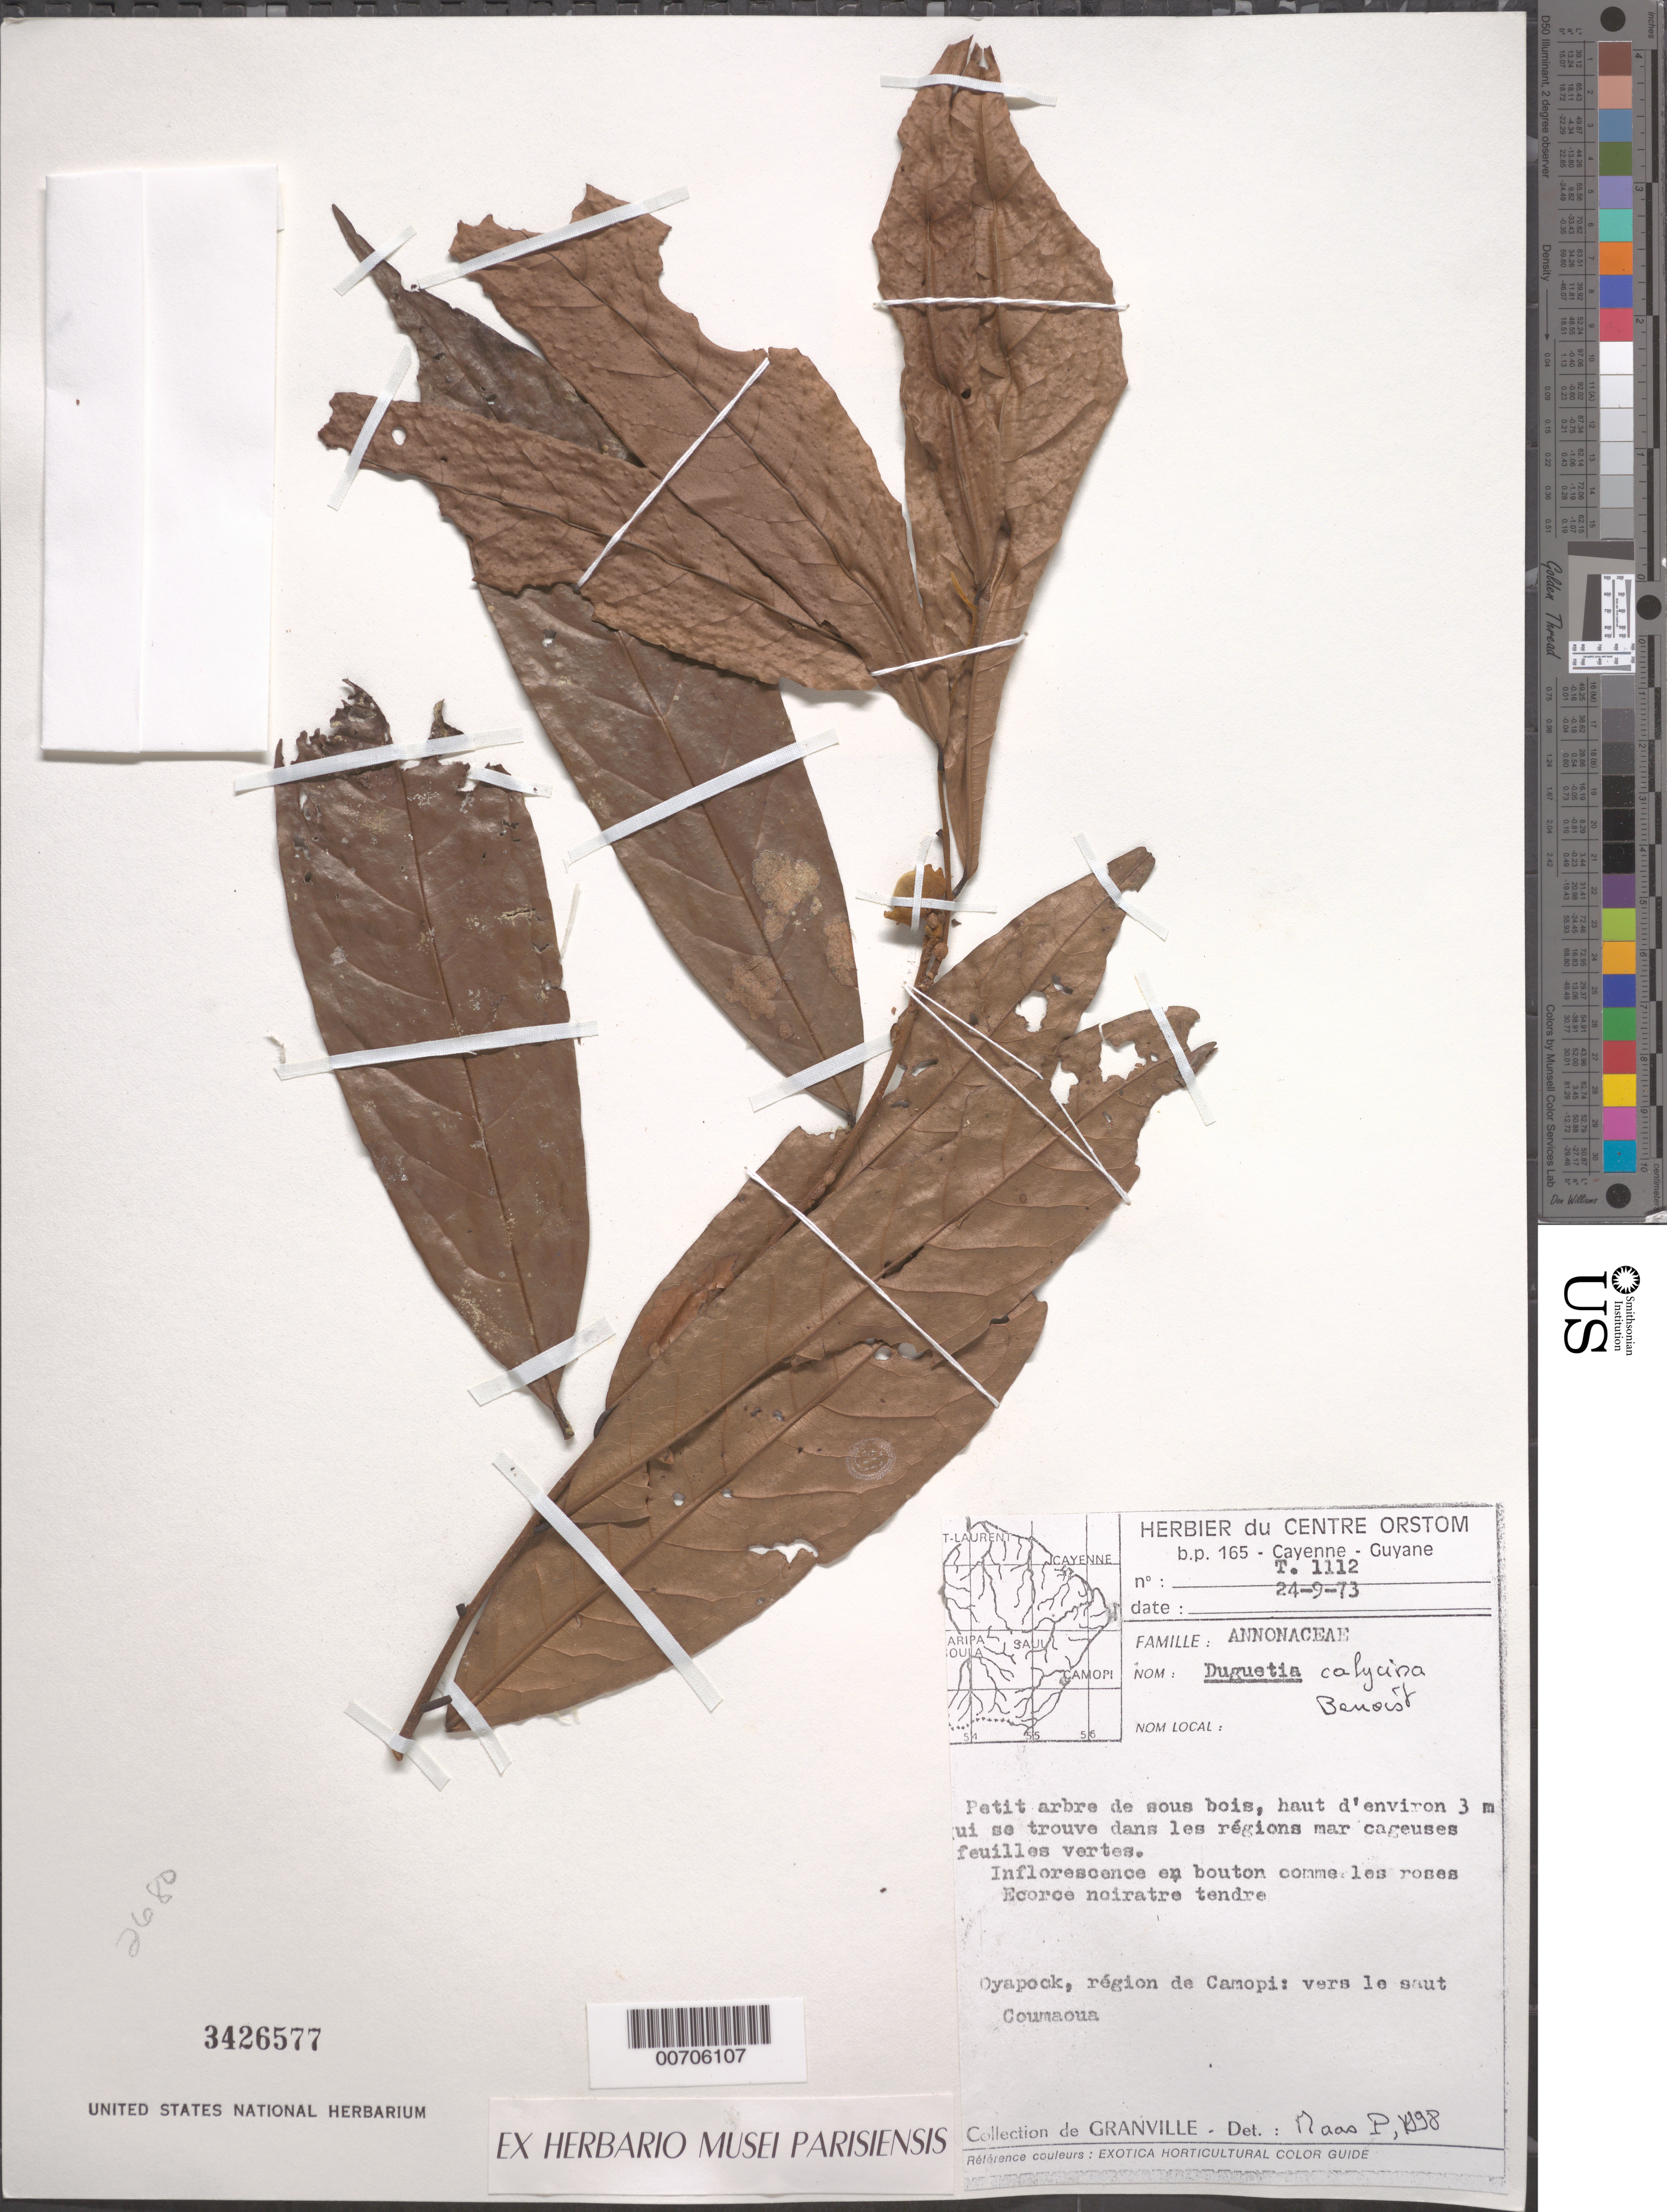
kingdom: Plantae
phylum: Tracheophyta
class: Magnoliopsida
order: Magnoliales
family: Annonaceae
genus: Duguetia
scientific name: Duguetia calycina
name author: Benoist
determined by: Maas, Paul J. M.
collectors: J.-J. de Granville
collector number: T 1112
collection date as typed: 24-Sep-73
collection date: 1973-09-24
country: French Guiana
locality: Oyapock, région de Camopi, saut Coumaoua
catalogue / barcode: US 3426577